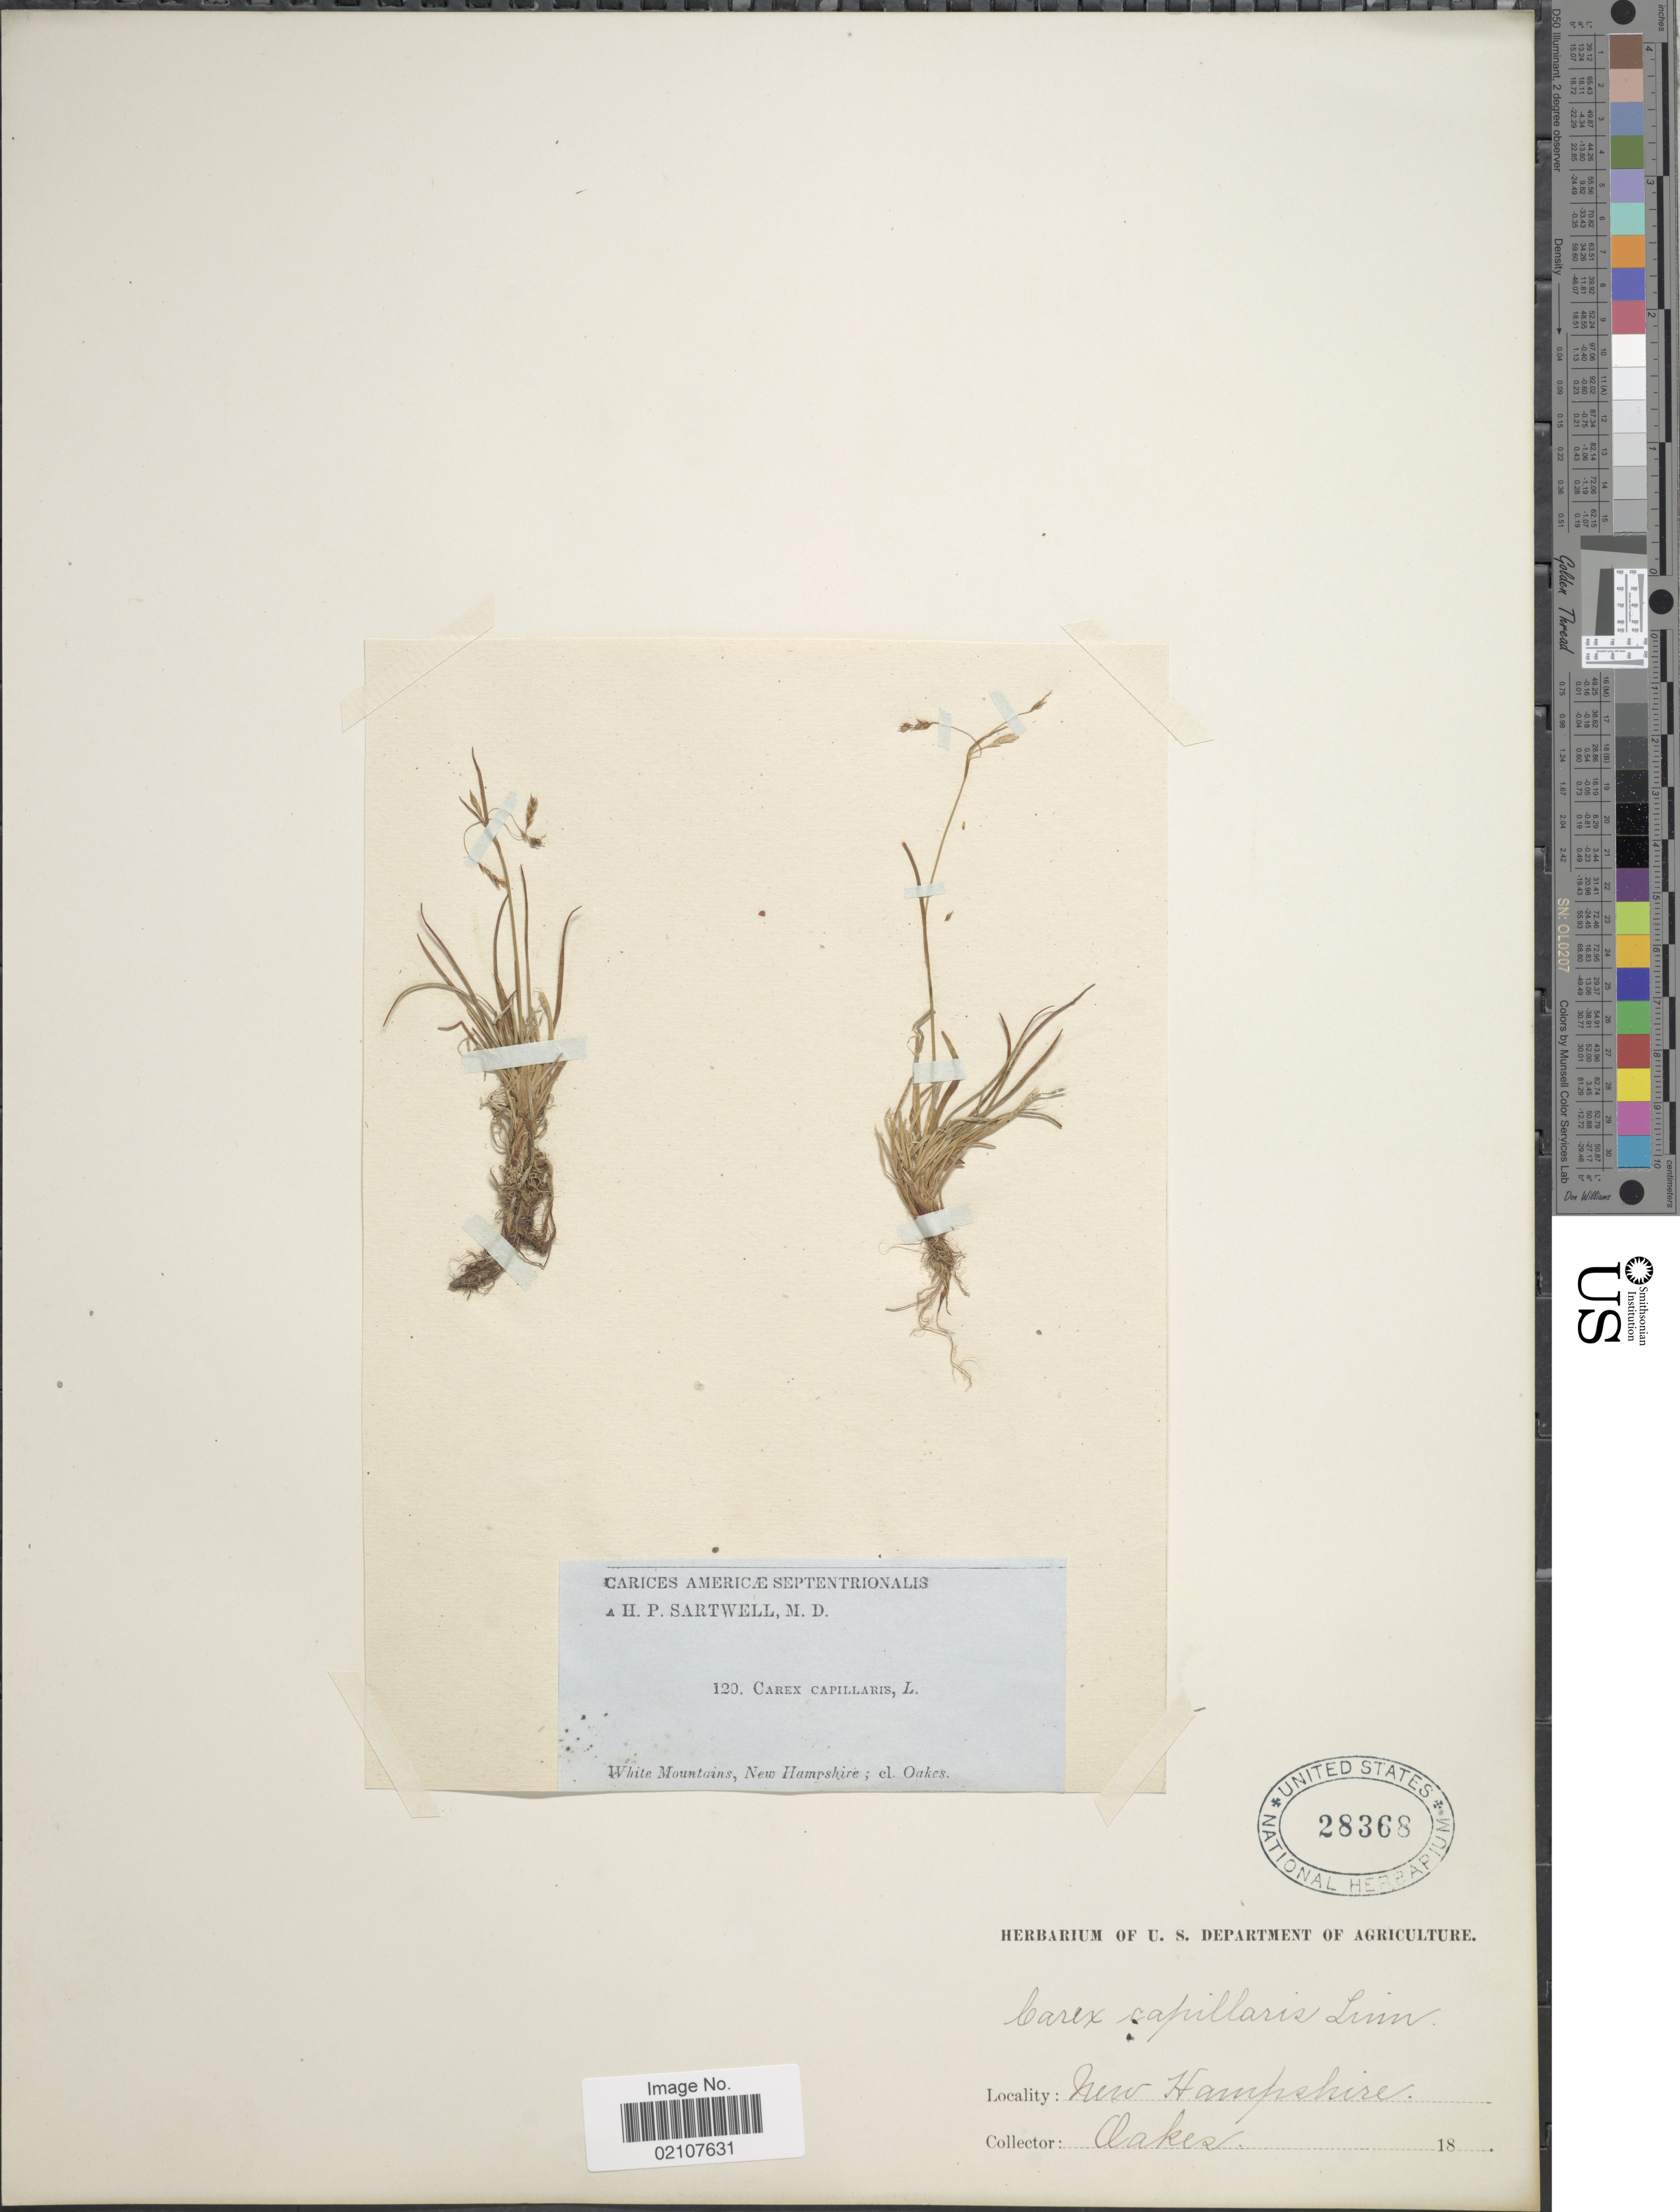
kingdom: Plantae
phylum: Tracheophyta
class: Liliopsida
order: Poales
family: Cyperaceae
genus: Carex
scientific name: Carex capillaris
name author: L.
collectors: H. P. Sartwell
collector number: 120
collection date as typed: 18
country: United States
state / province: New Hampshire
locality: New Hampshire, White Mountains.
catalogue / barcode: US 28368